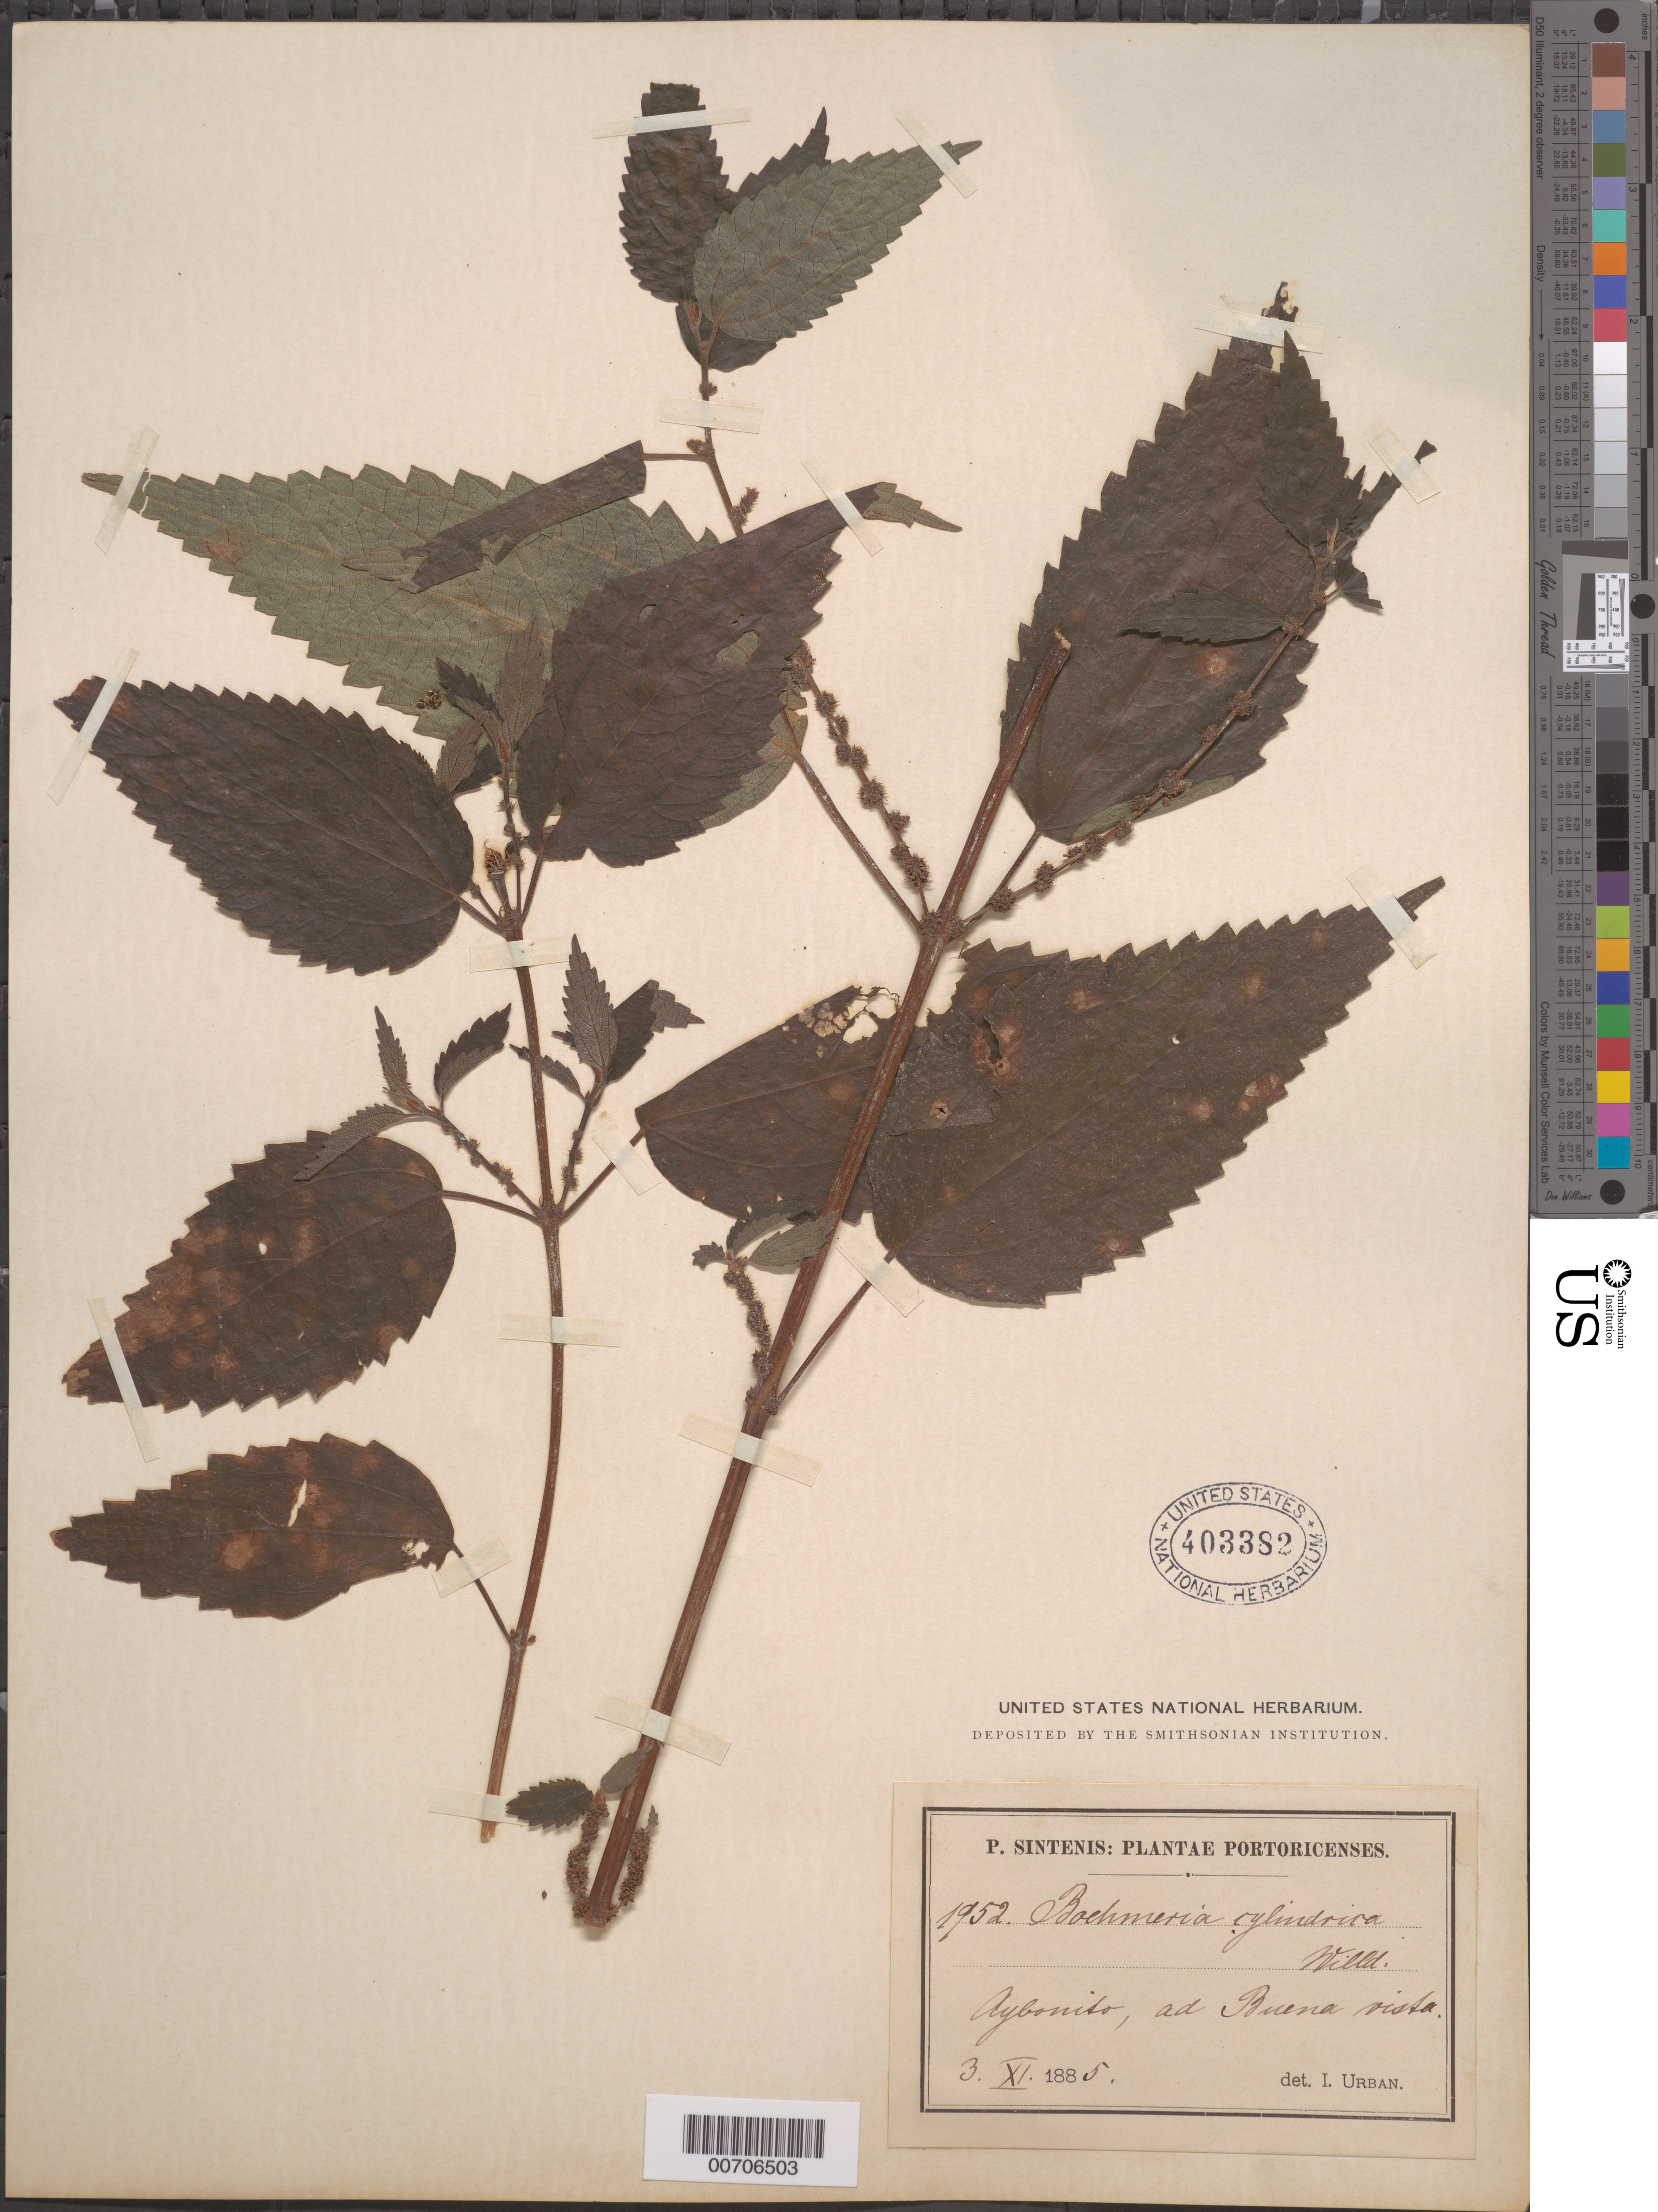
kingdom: Plantae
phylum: Tracheophyta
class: Magnoliopsida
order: Rosales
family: Urticaceae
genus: Boehmeria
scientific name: Boehmeria cylindrica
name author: (L.) Sw.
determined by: Urban, Ignatz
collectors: P. Sintenis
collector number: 1952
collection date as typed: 03 Nov 1885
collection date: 1885-11-03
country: Puerto Rico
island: Greater Antilles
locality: Aybonito, ad Buena Vista.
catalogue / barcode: US 403382